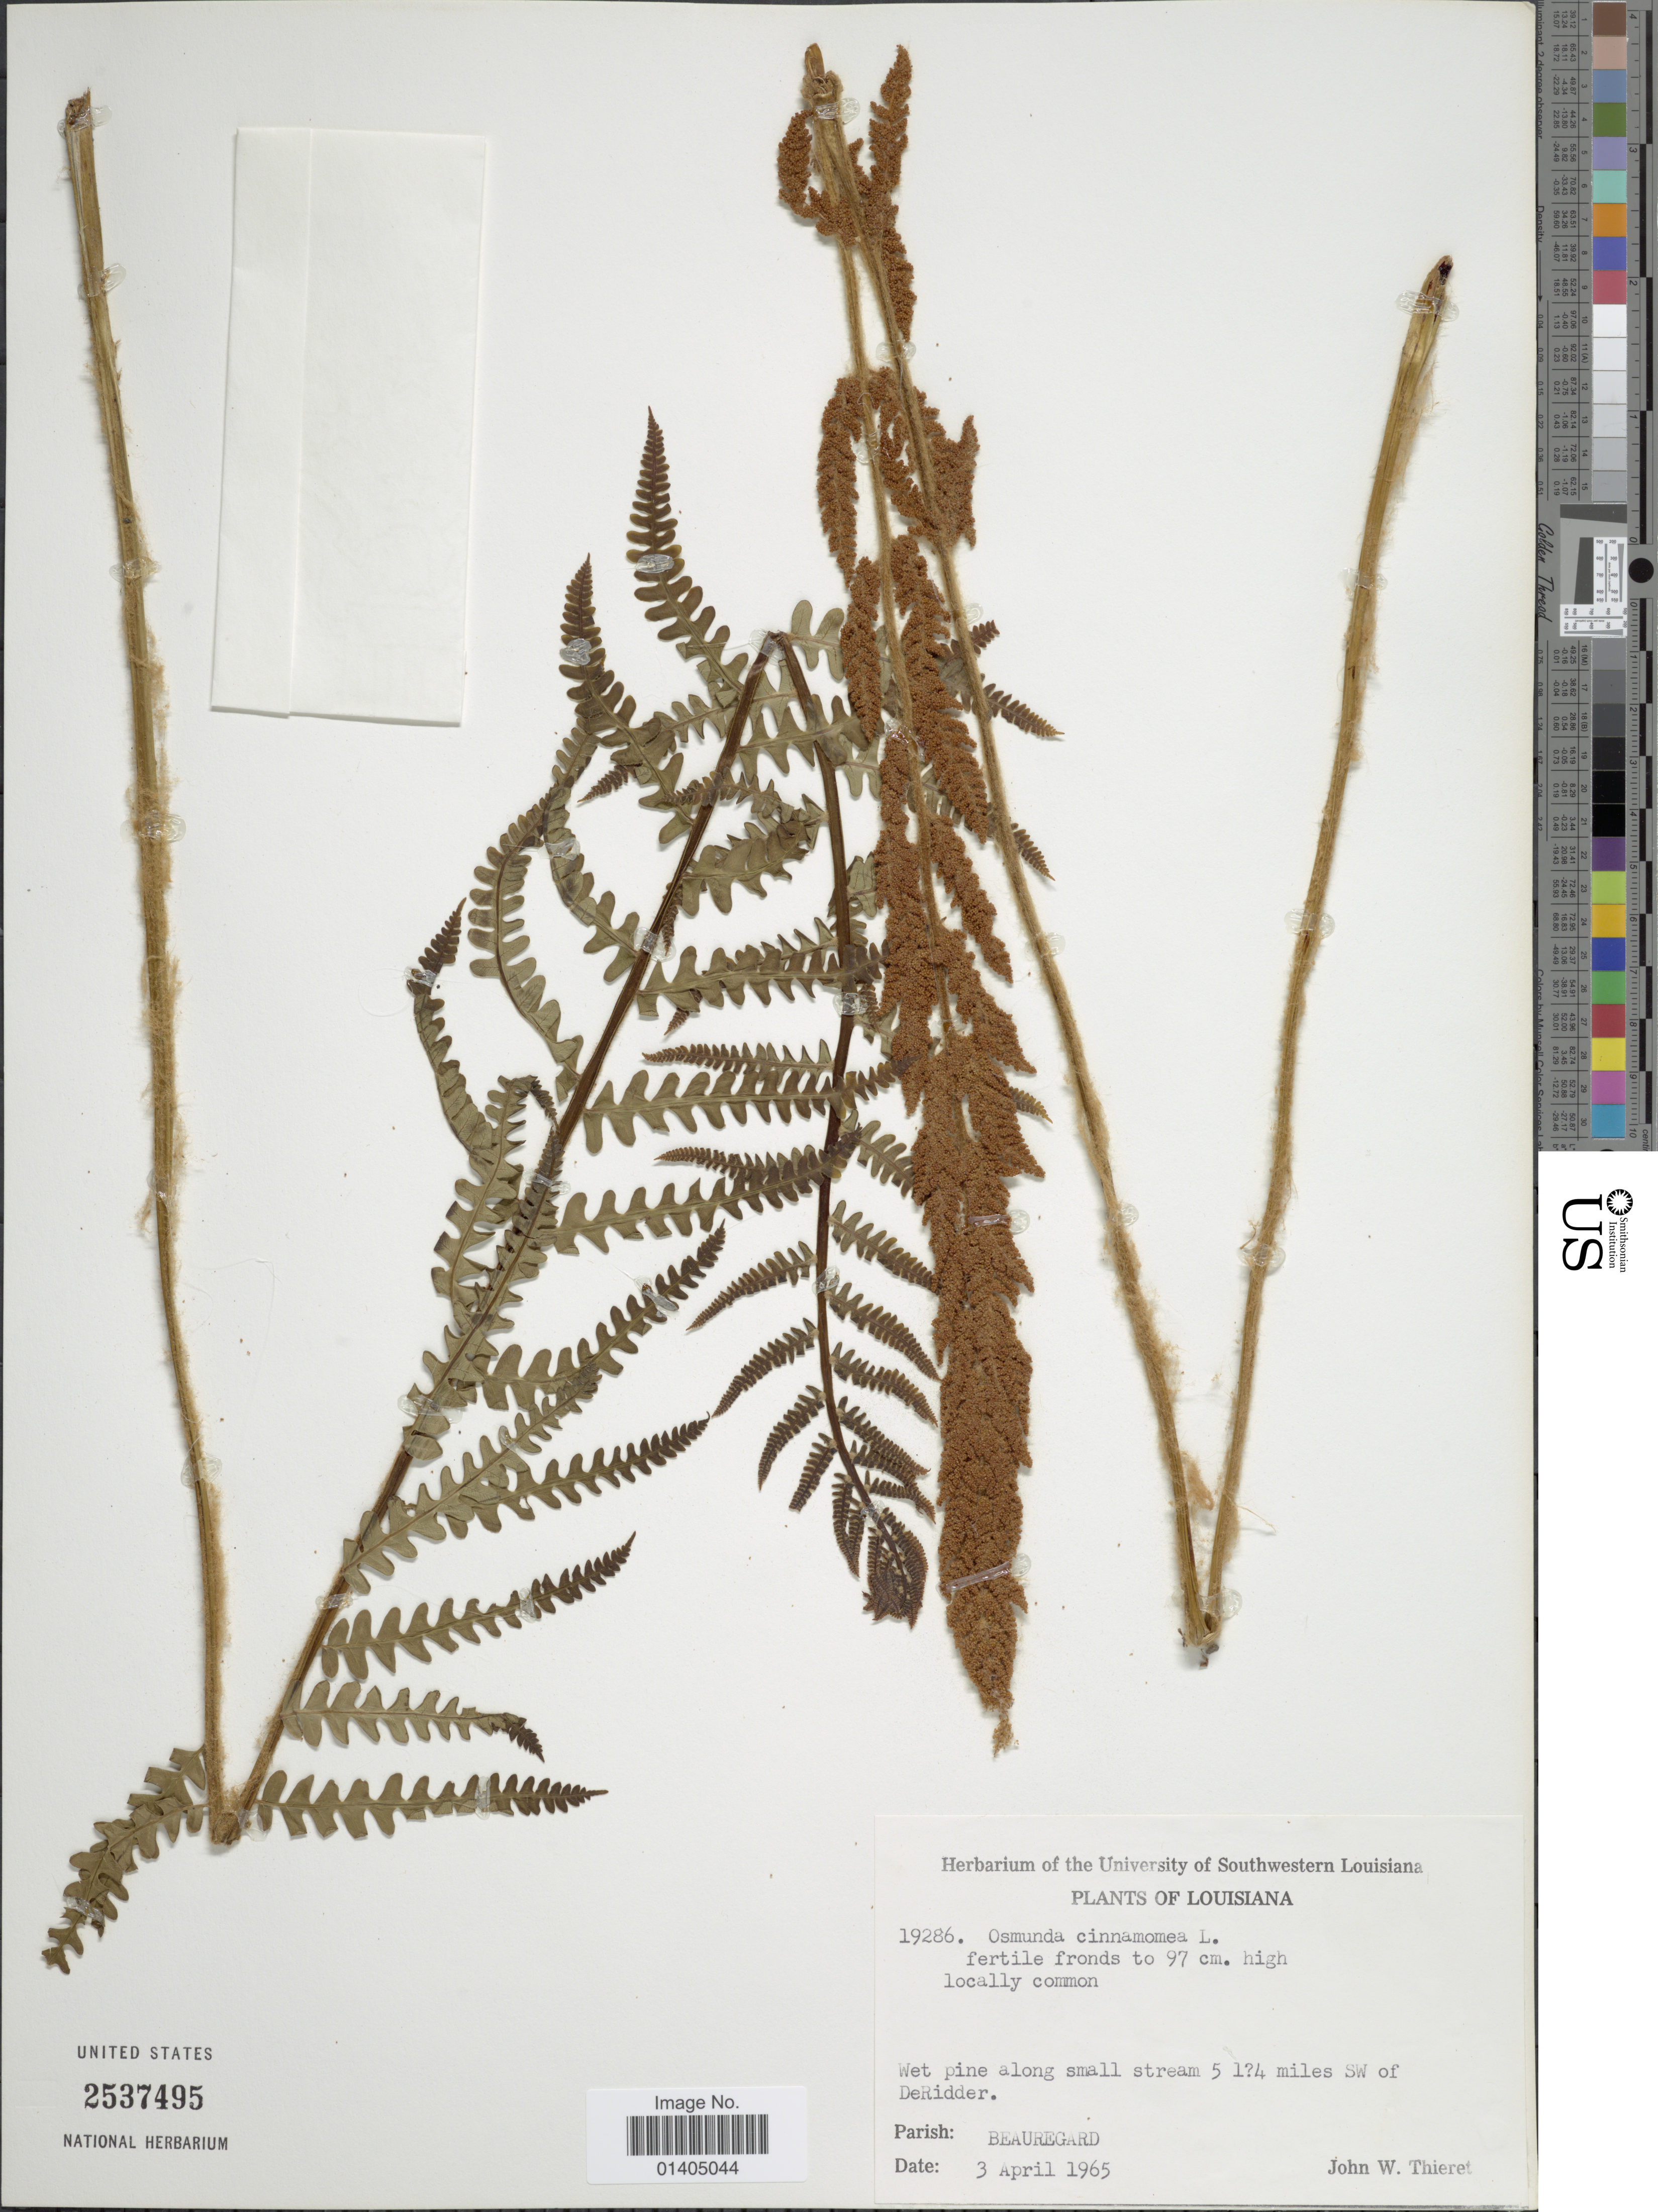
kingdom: Plantae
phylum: Tracheophyta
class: Polypodiopsida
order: Osmundales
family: Osmundaceae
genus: Osmundastrum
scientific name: Osmundastrum cinnamomeum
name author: (L.) C. Presl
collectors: P. Fleming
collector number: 2442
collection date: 1989-05-22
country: United States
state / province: Maryland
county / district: Prince George's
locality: Suitland Parkway. Between Henson Creek and 2-lane Suitland Parkway, west of Suitland Road. Riparian, More than 15 of this species along drainage from the Parkway that leads to the pond/mars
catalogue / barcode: US 3185880